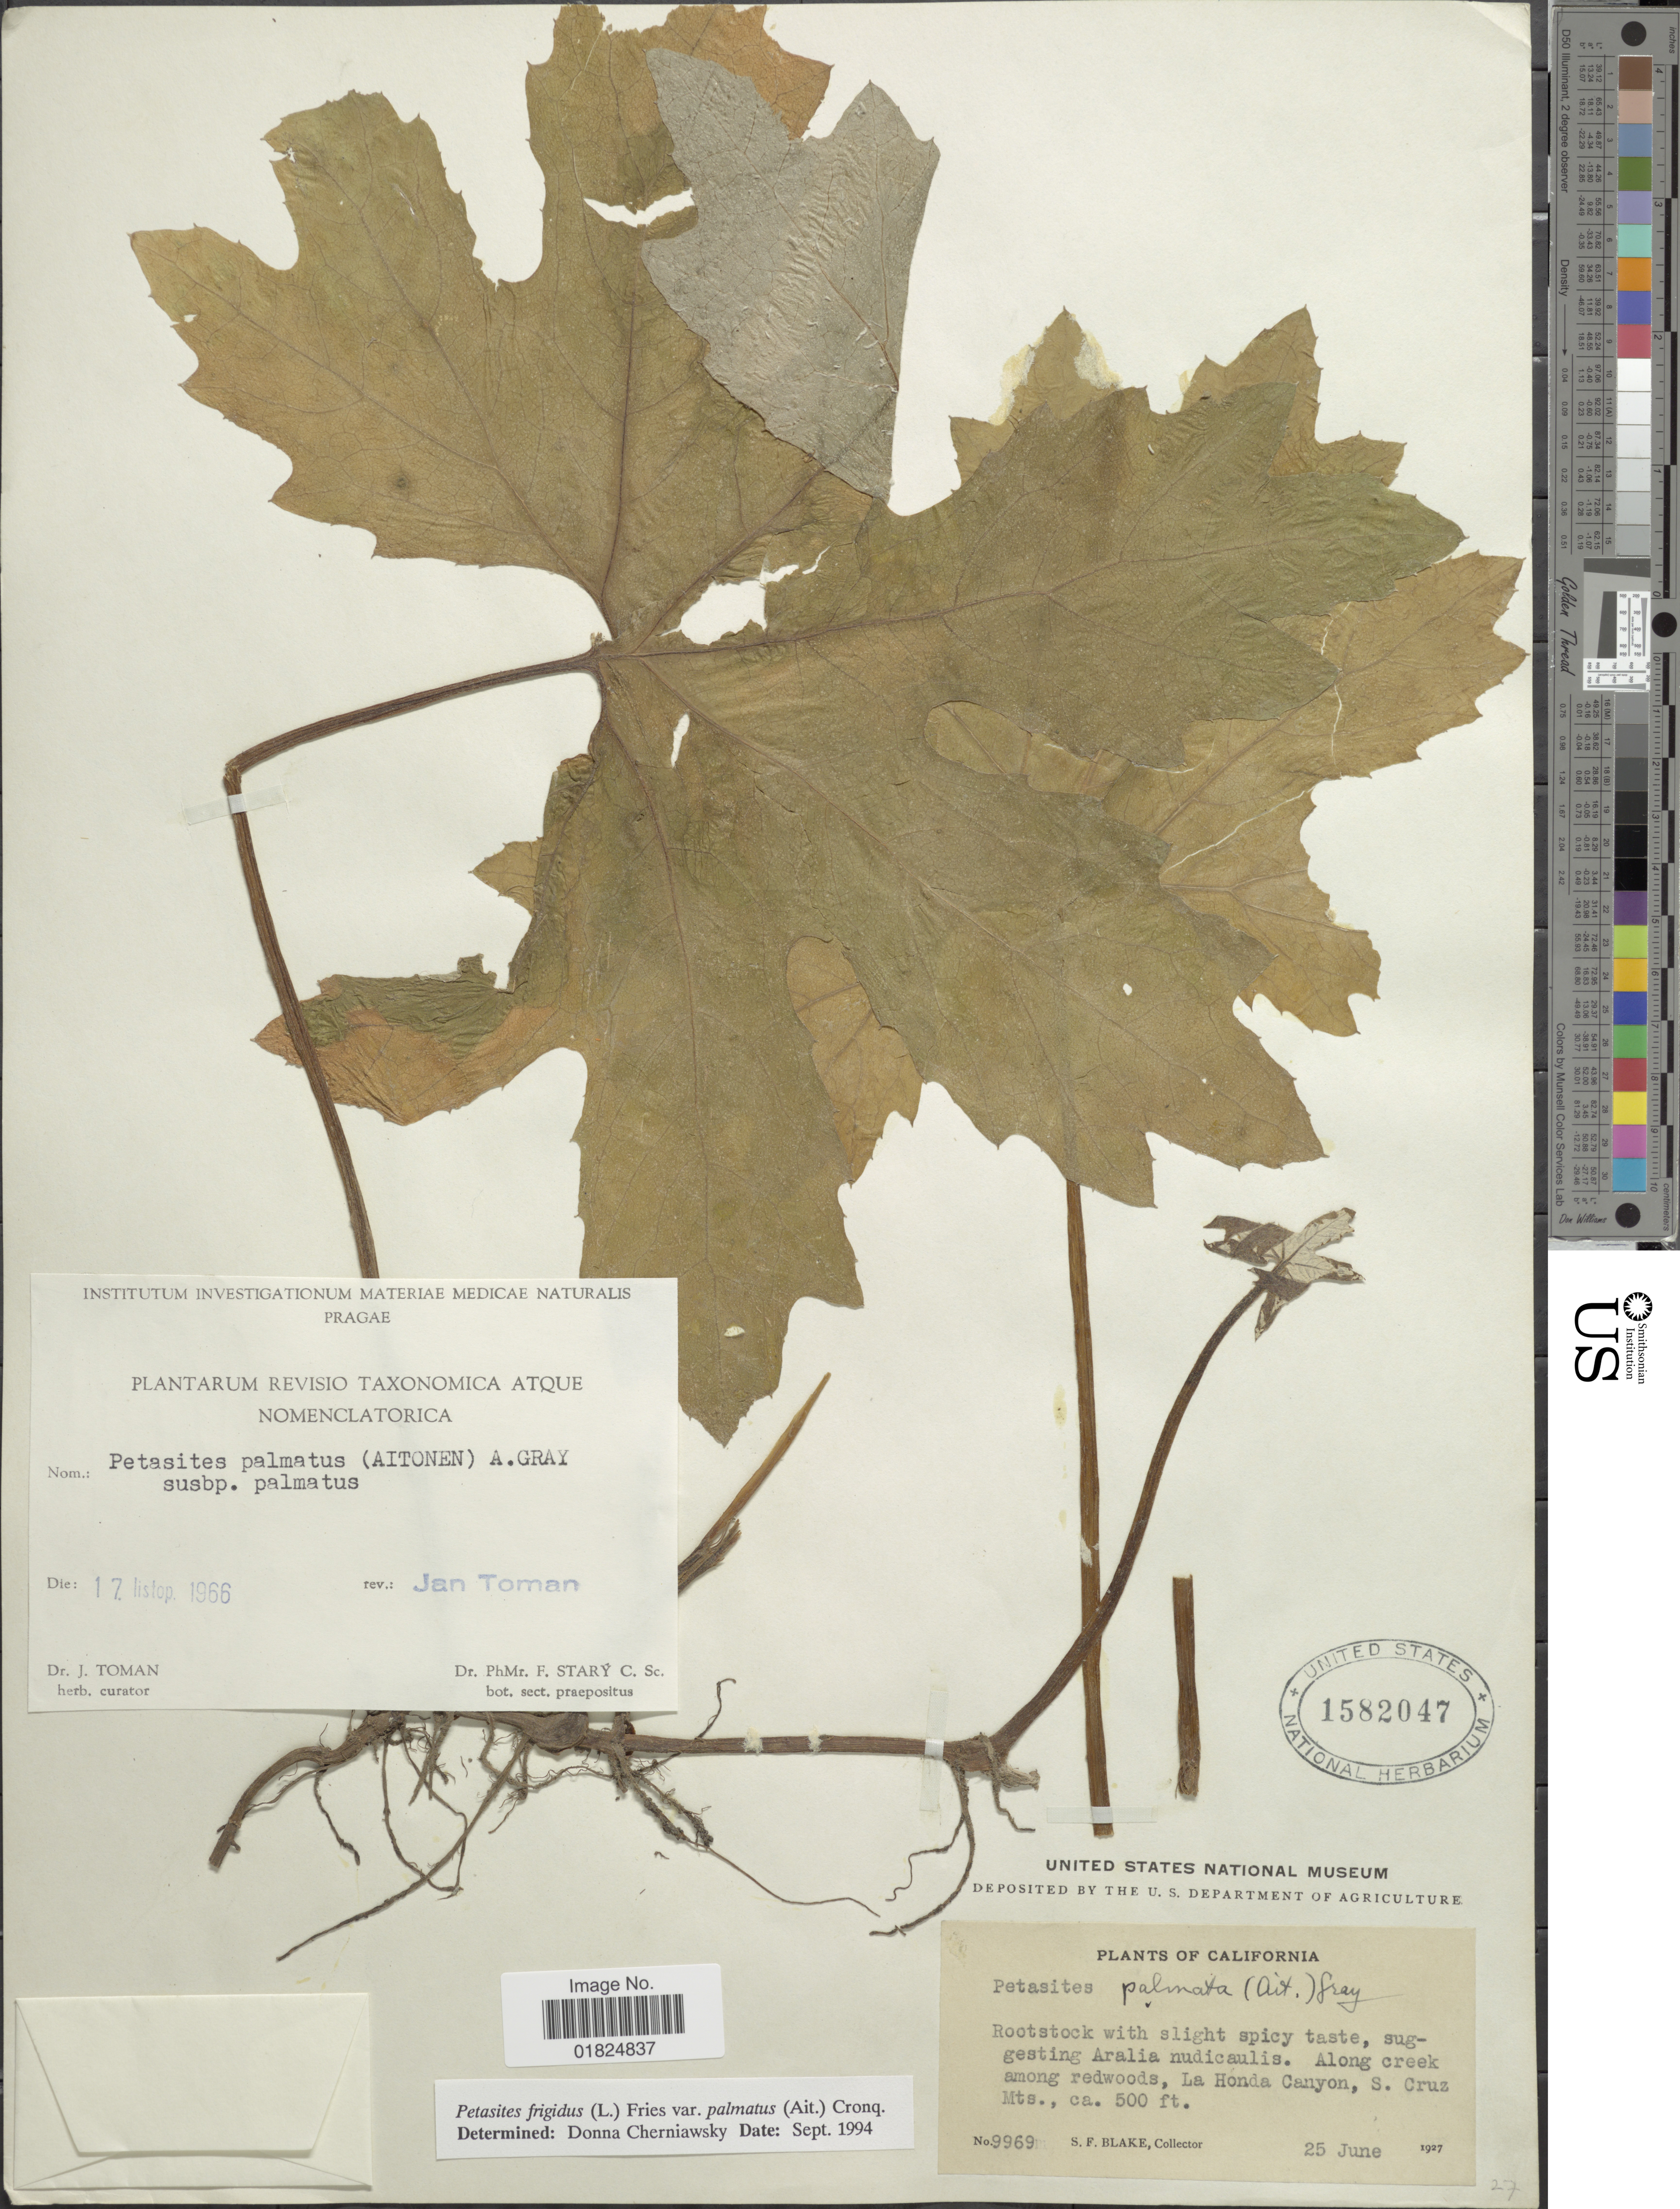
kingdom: Plantae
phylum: Tracheophyta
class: Magnoliopsida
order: Asterales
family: Asteraceae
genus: Petasites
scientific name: Petasites frigidus var. palmatus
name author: (Aiton) Cody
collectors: S. Blake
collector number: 9969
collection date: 1927-06-25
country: United States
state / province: California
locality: California. Along creek among redwoods, La Honda Canyon, S. Cruz Mts.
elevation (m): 152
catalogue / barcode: US 1582047